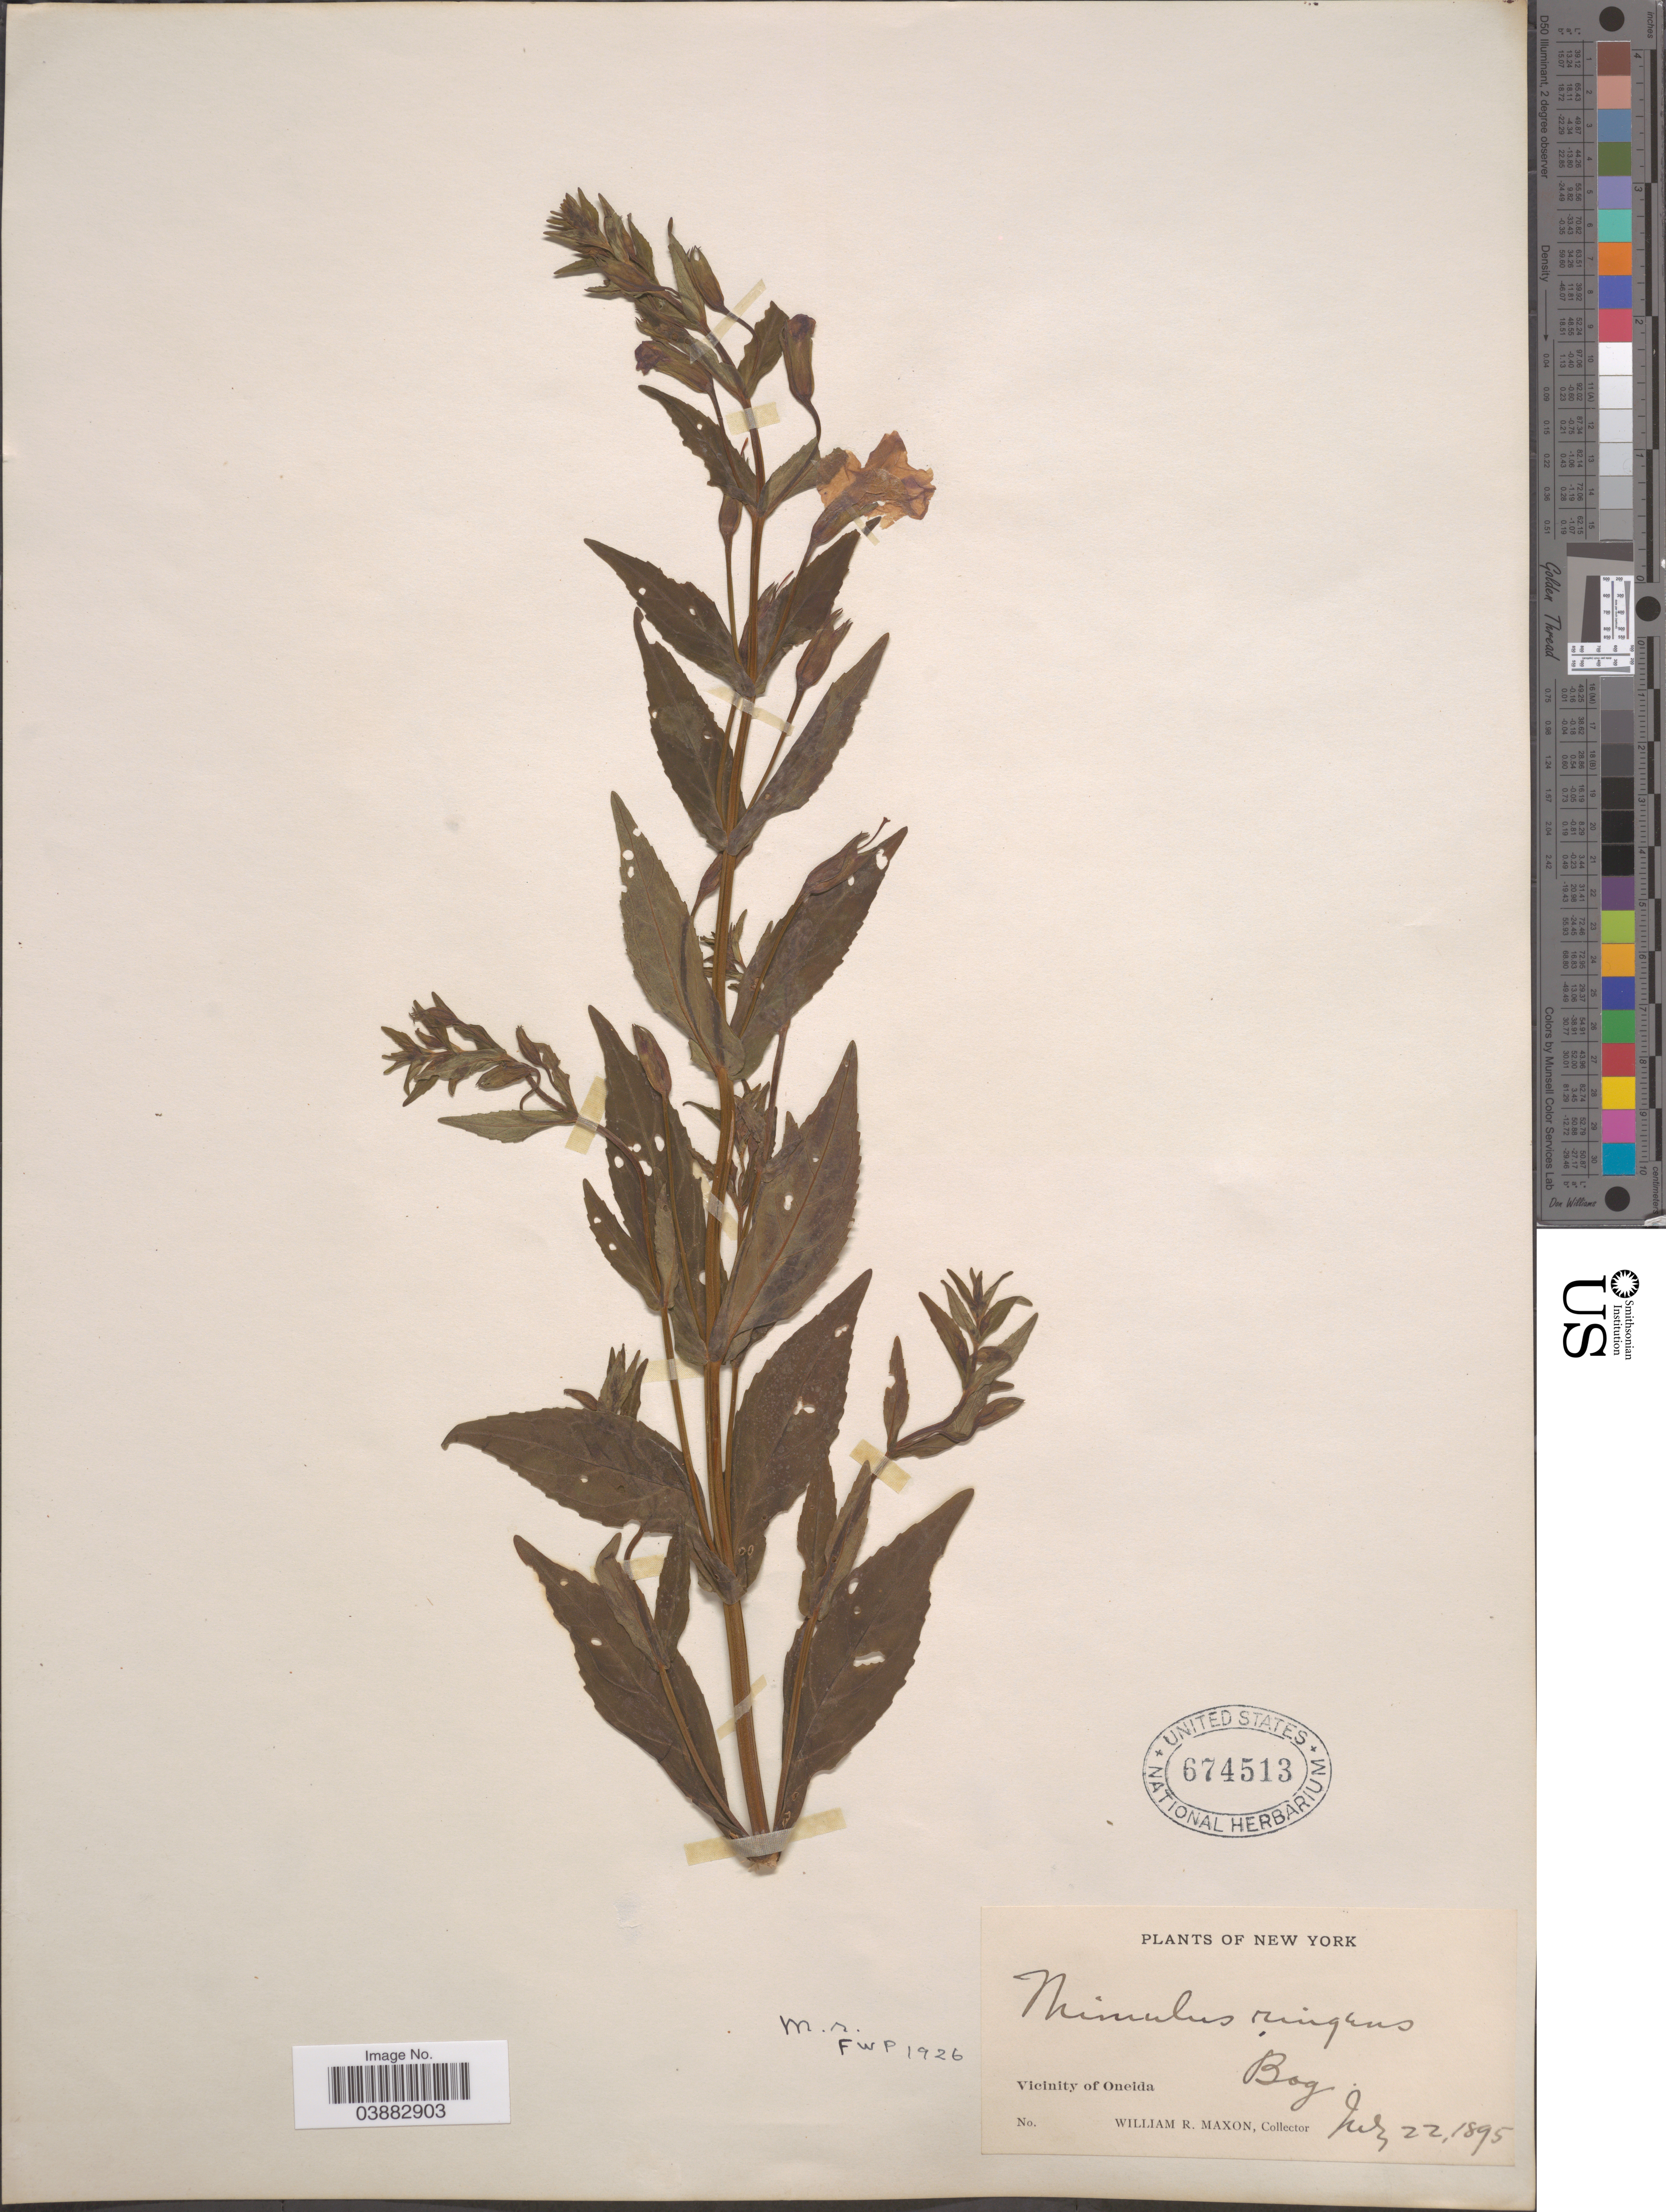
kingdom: Plantae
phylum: Tracheophyta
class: Magnoliopsida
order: Lamiales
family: Phrymaceae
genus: Mimulus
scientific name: Mimulus ringens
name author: L.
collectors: W. R. Maxon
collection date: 1895-07-22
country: United States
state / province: New York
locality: Vicinity of Oneida.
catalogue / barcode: US 674513